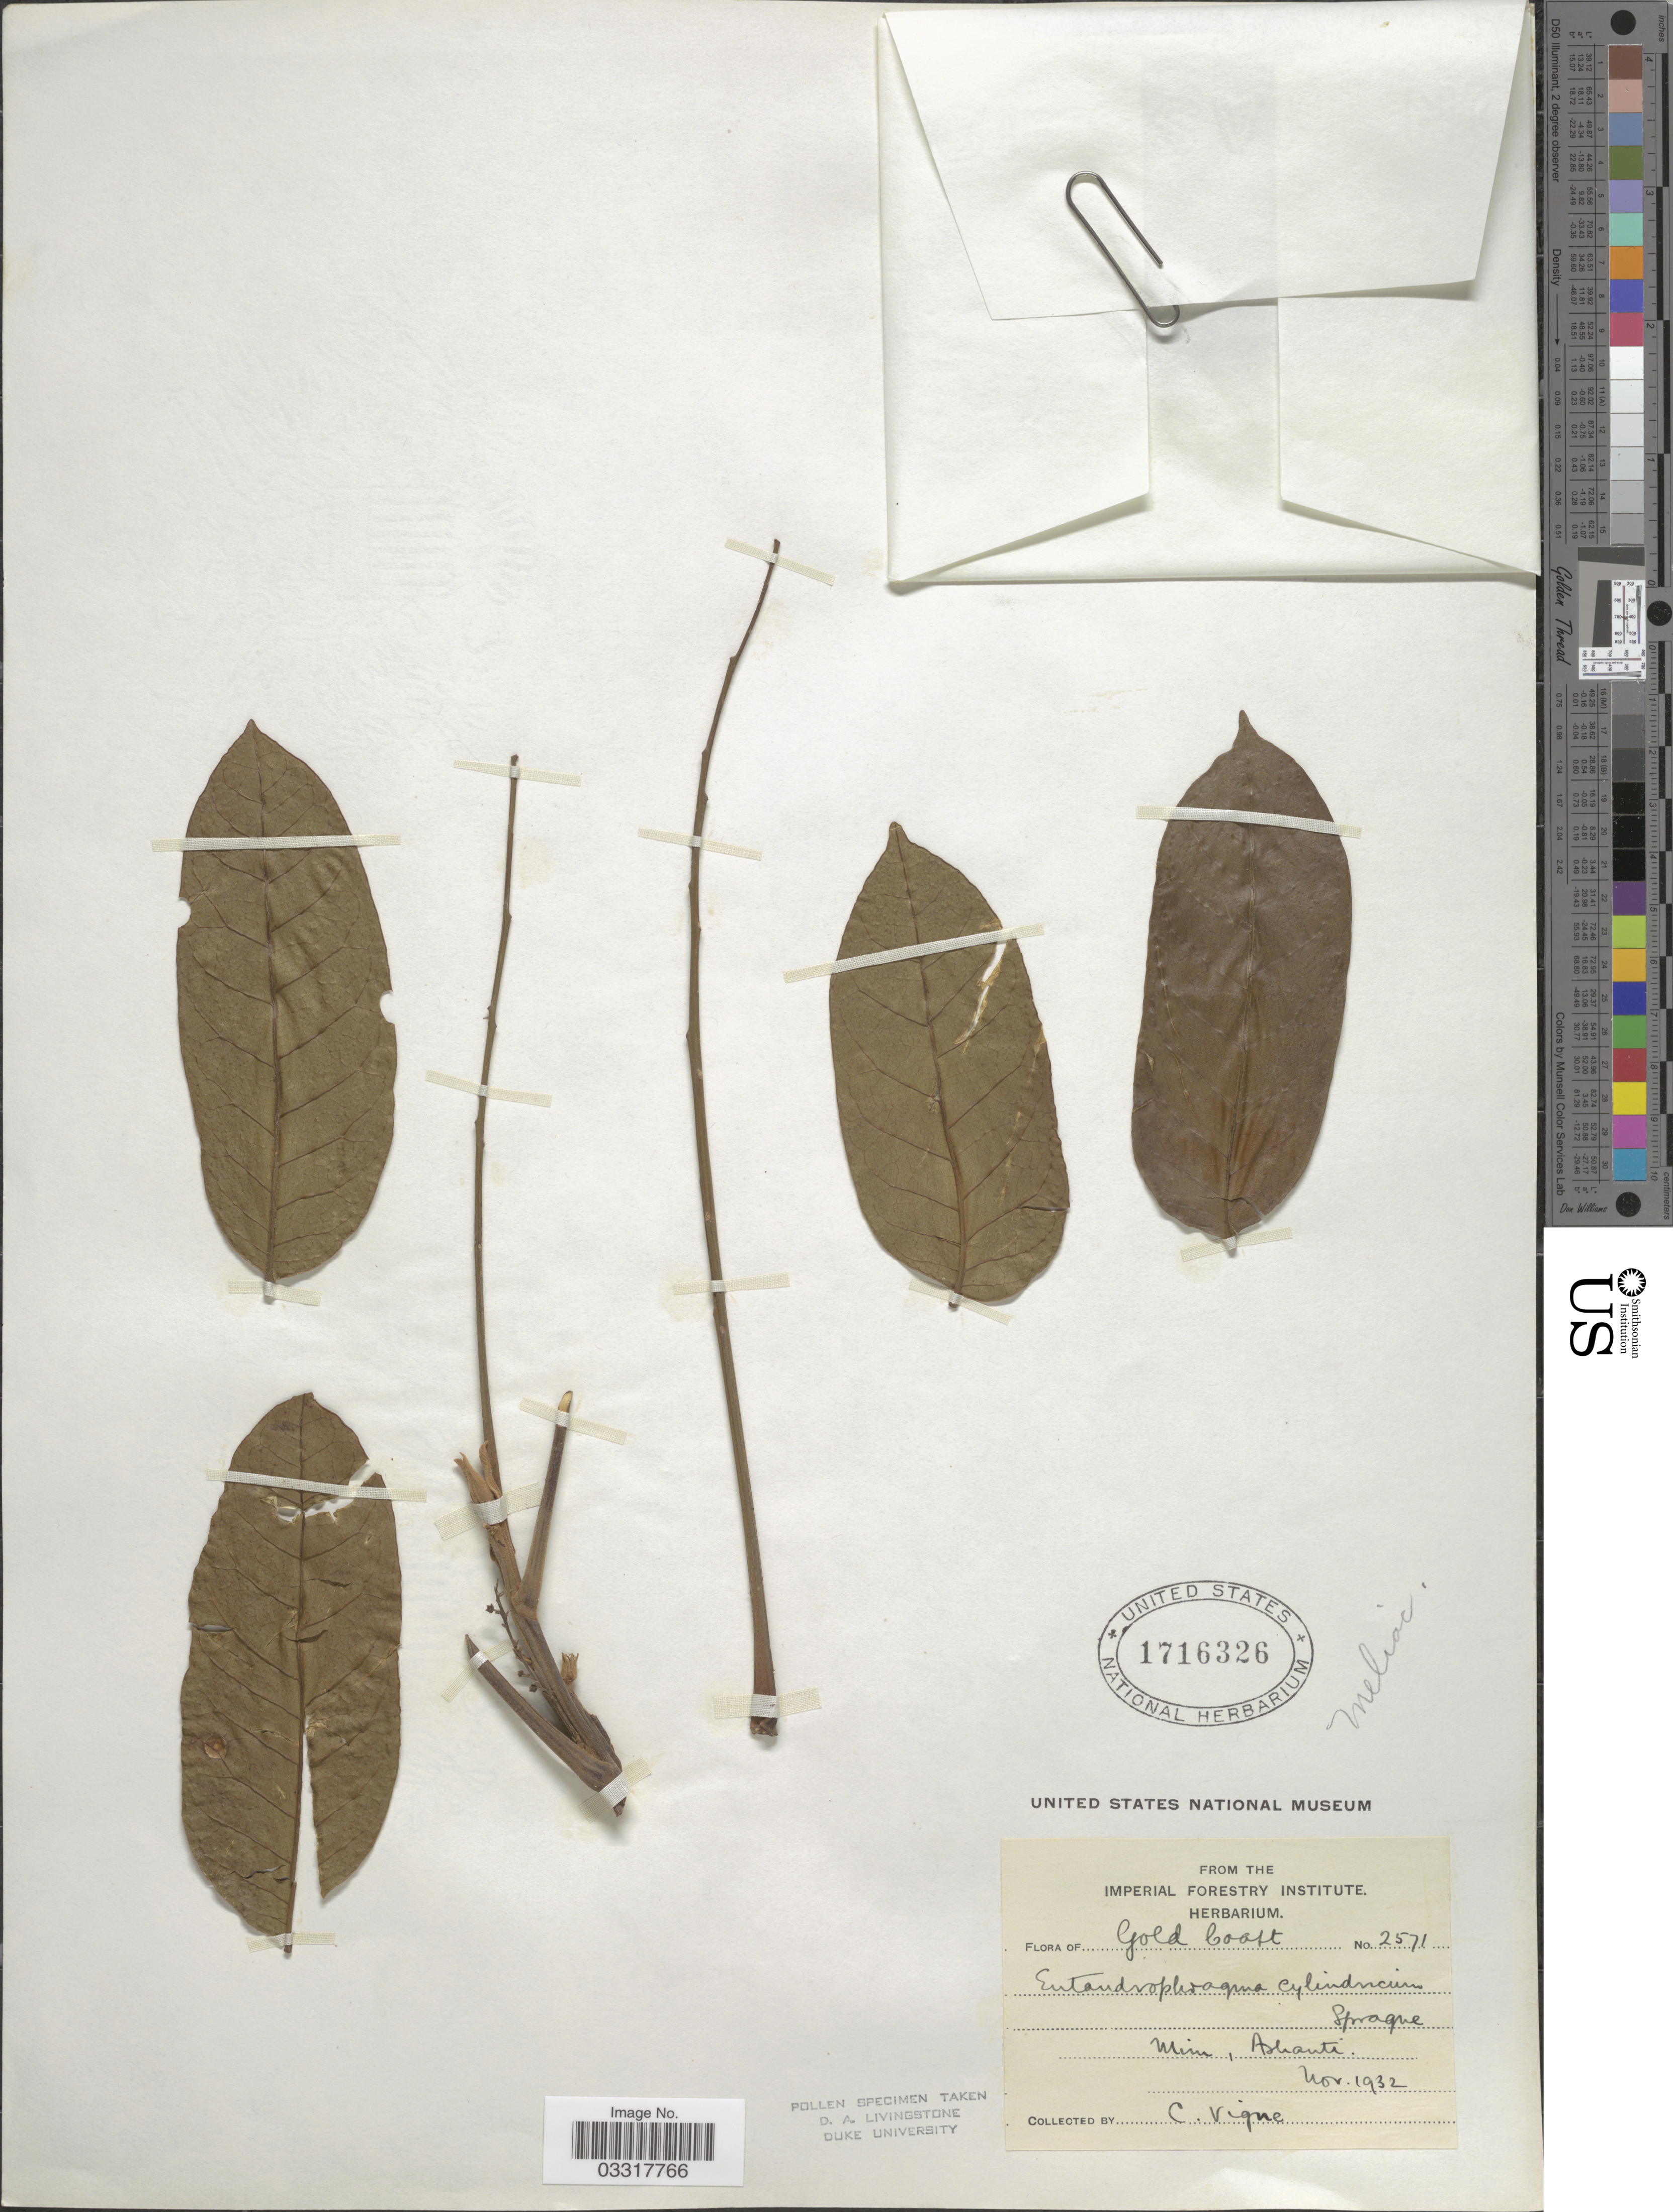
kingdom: Plantae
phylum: Tracheophyta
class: Magnoliopsida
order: Sapindales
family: Meliaceae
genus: Entandrophragma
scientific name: Entandrophragma cylindricum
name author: (Sprague) Sprague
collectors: C. Vigne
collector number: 2571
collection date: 1932-11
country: Ghana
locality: Gold Coast. Mine, Ashanti.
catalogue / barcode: US 1716326